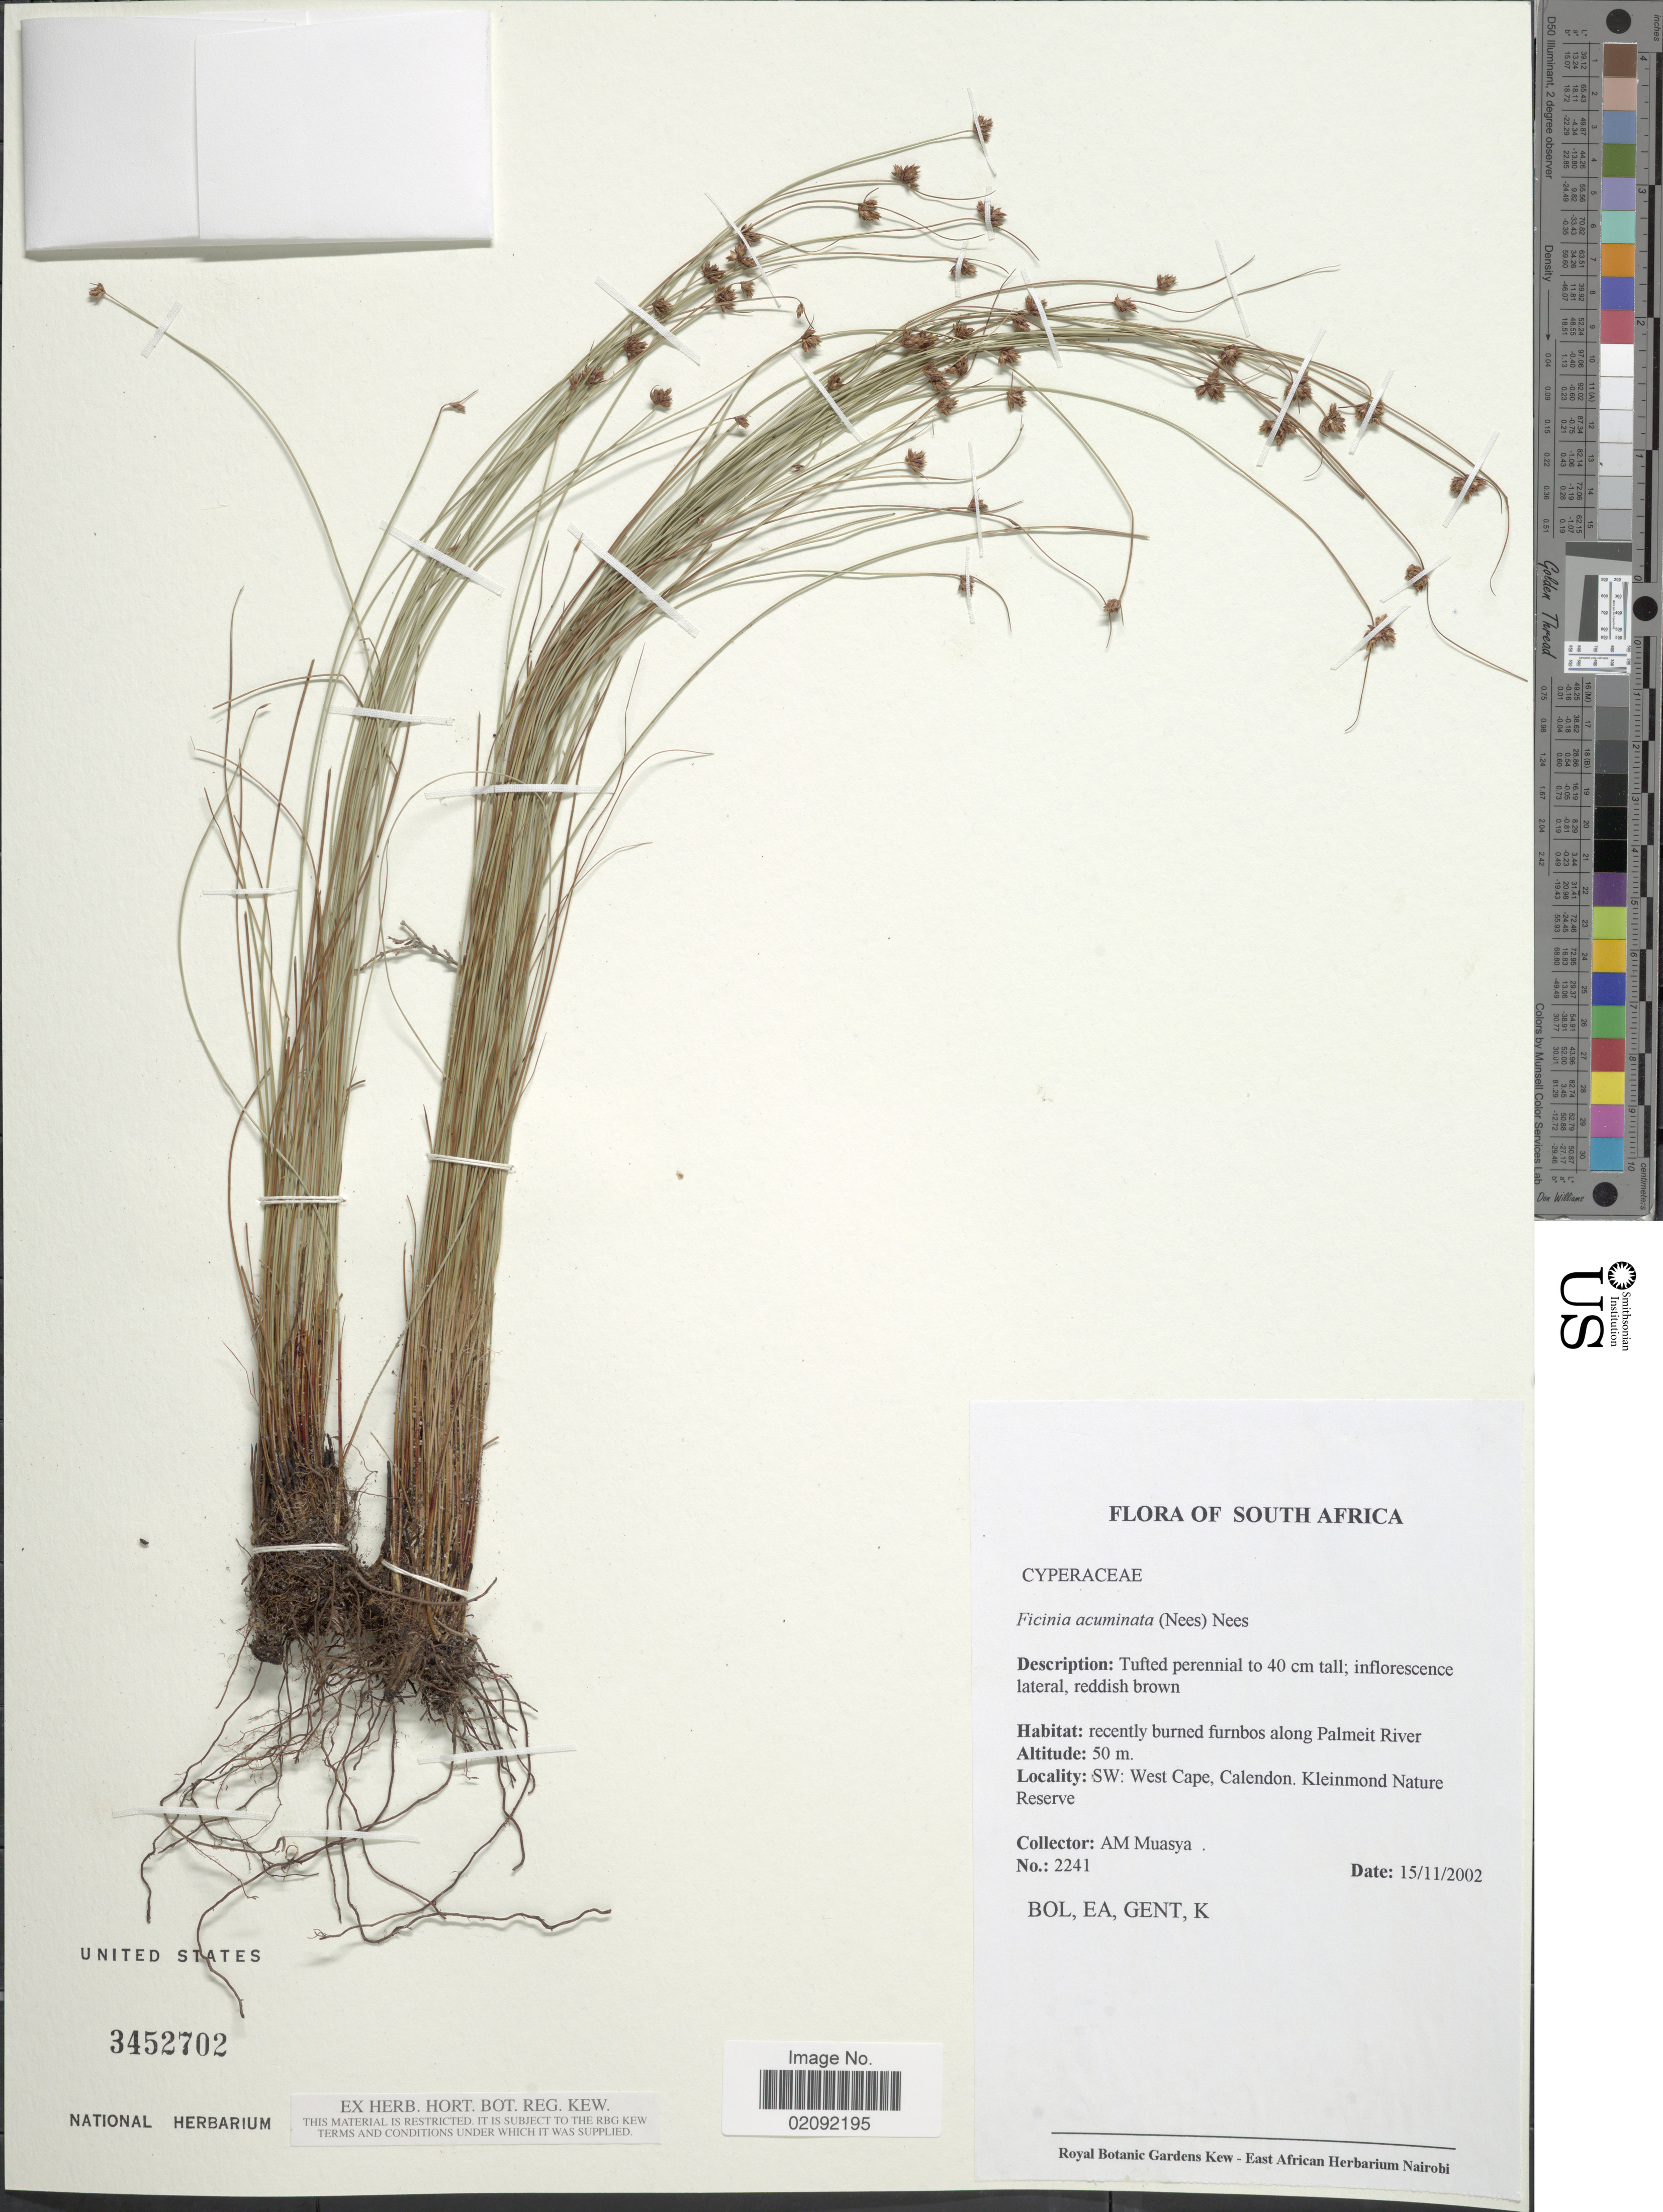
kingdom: Plantae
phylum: Tracheophyta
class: Liliopsida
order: Poales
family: Cyperaceae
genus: Ficinia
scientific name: Ficinia acuminata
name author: (Nees) Nees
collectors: A. Muasya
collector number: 2241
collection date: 2002-11-15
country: South Africa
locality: along Palmeit River, SW: West Cape, Calendon. Kleinmond Nature Reserve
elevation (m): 50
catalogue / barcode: US 3452702